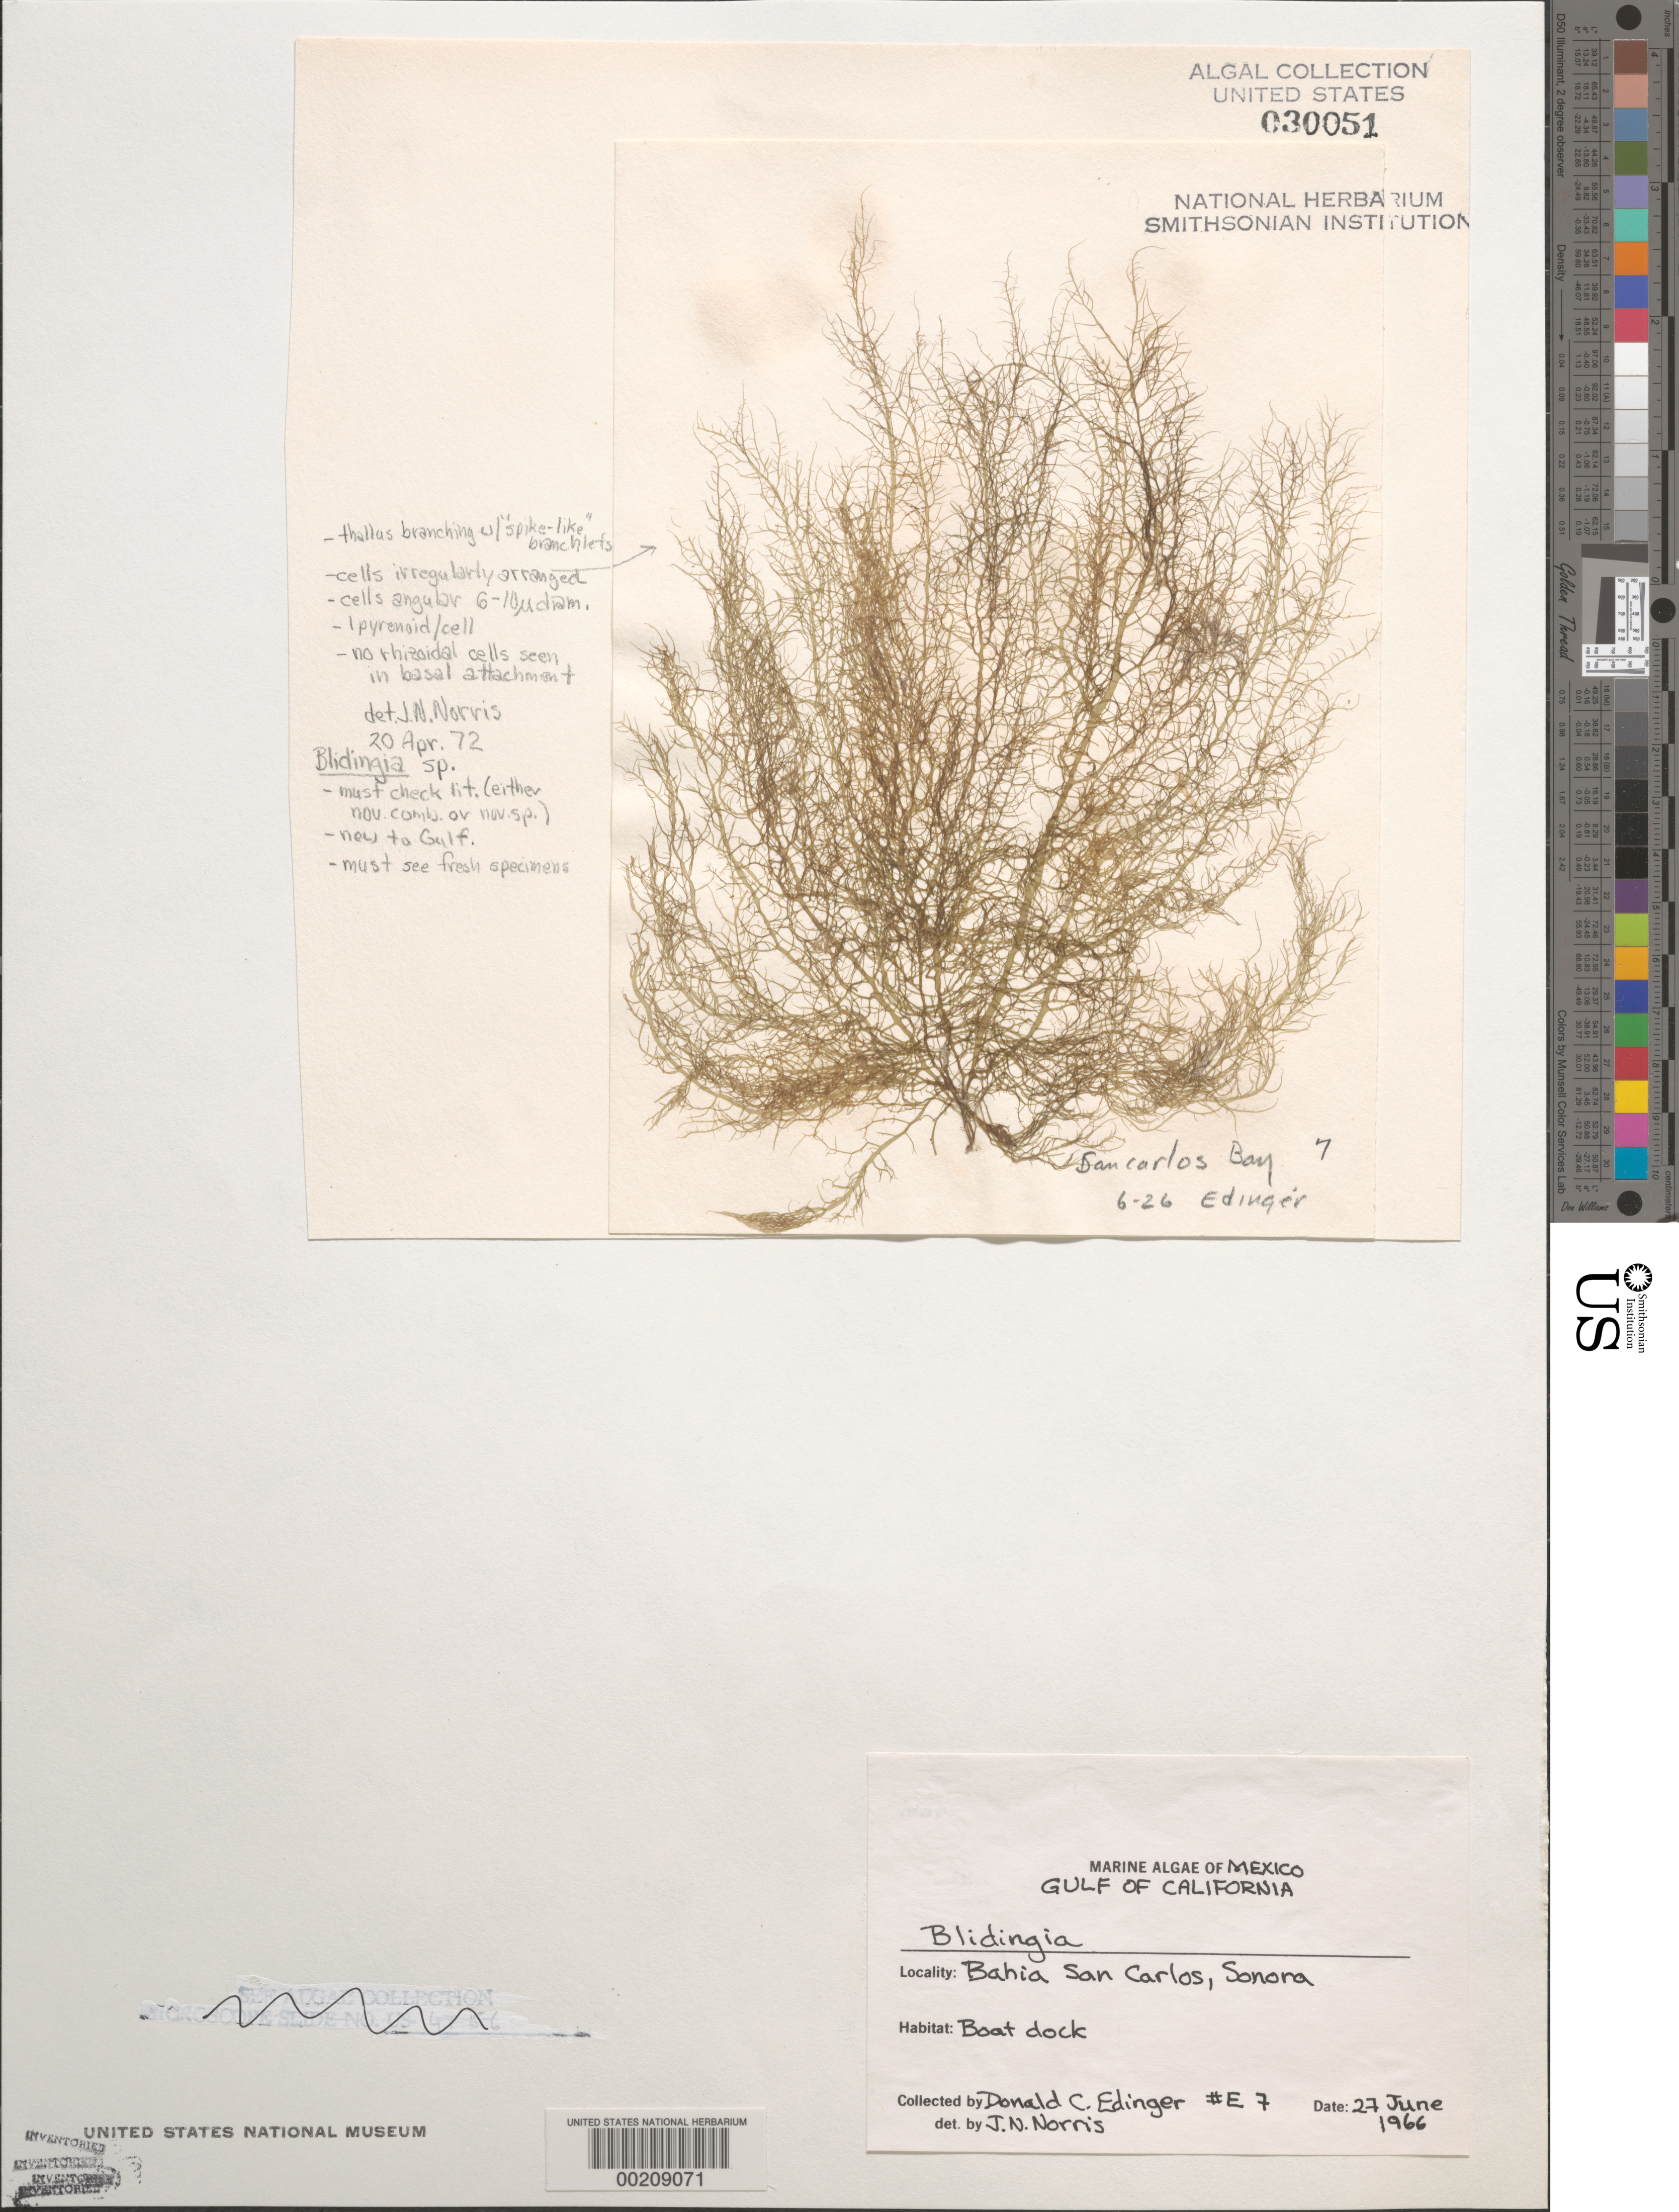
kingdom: Plantae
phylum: Chlorophyta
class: Ulvophyceae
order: Ulvales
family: Kornmanniaceae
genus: Blidingia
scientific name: Blidingia sp.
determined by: Norris, James N.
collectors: D. Edinger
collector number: E 7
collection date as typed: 27 Jun 1966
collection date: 1966-06-27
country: Mexico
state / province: Sonora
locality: Bahia San Carlos (San Carlos Bay)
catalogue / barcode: US 30051